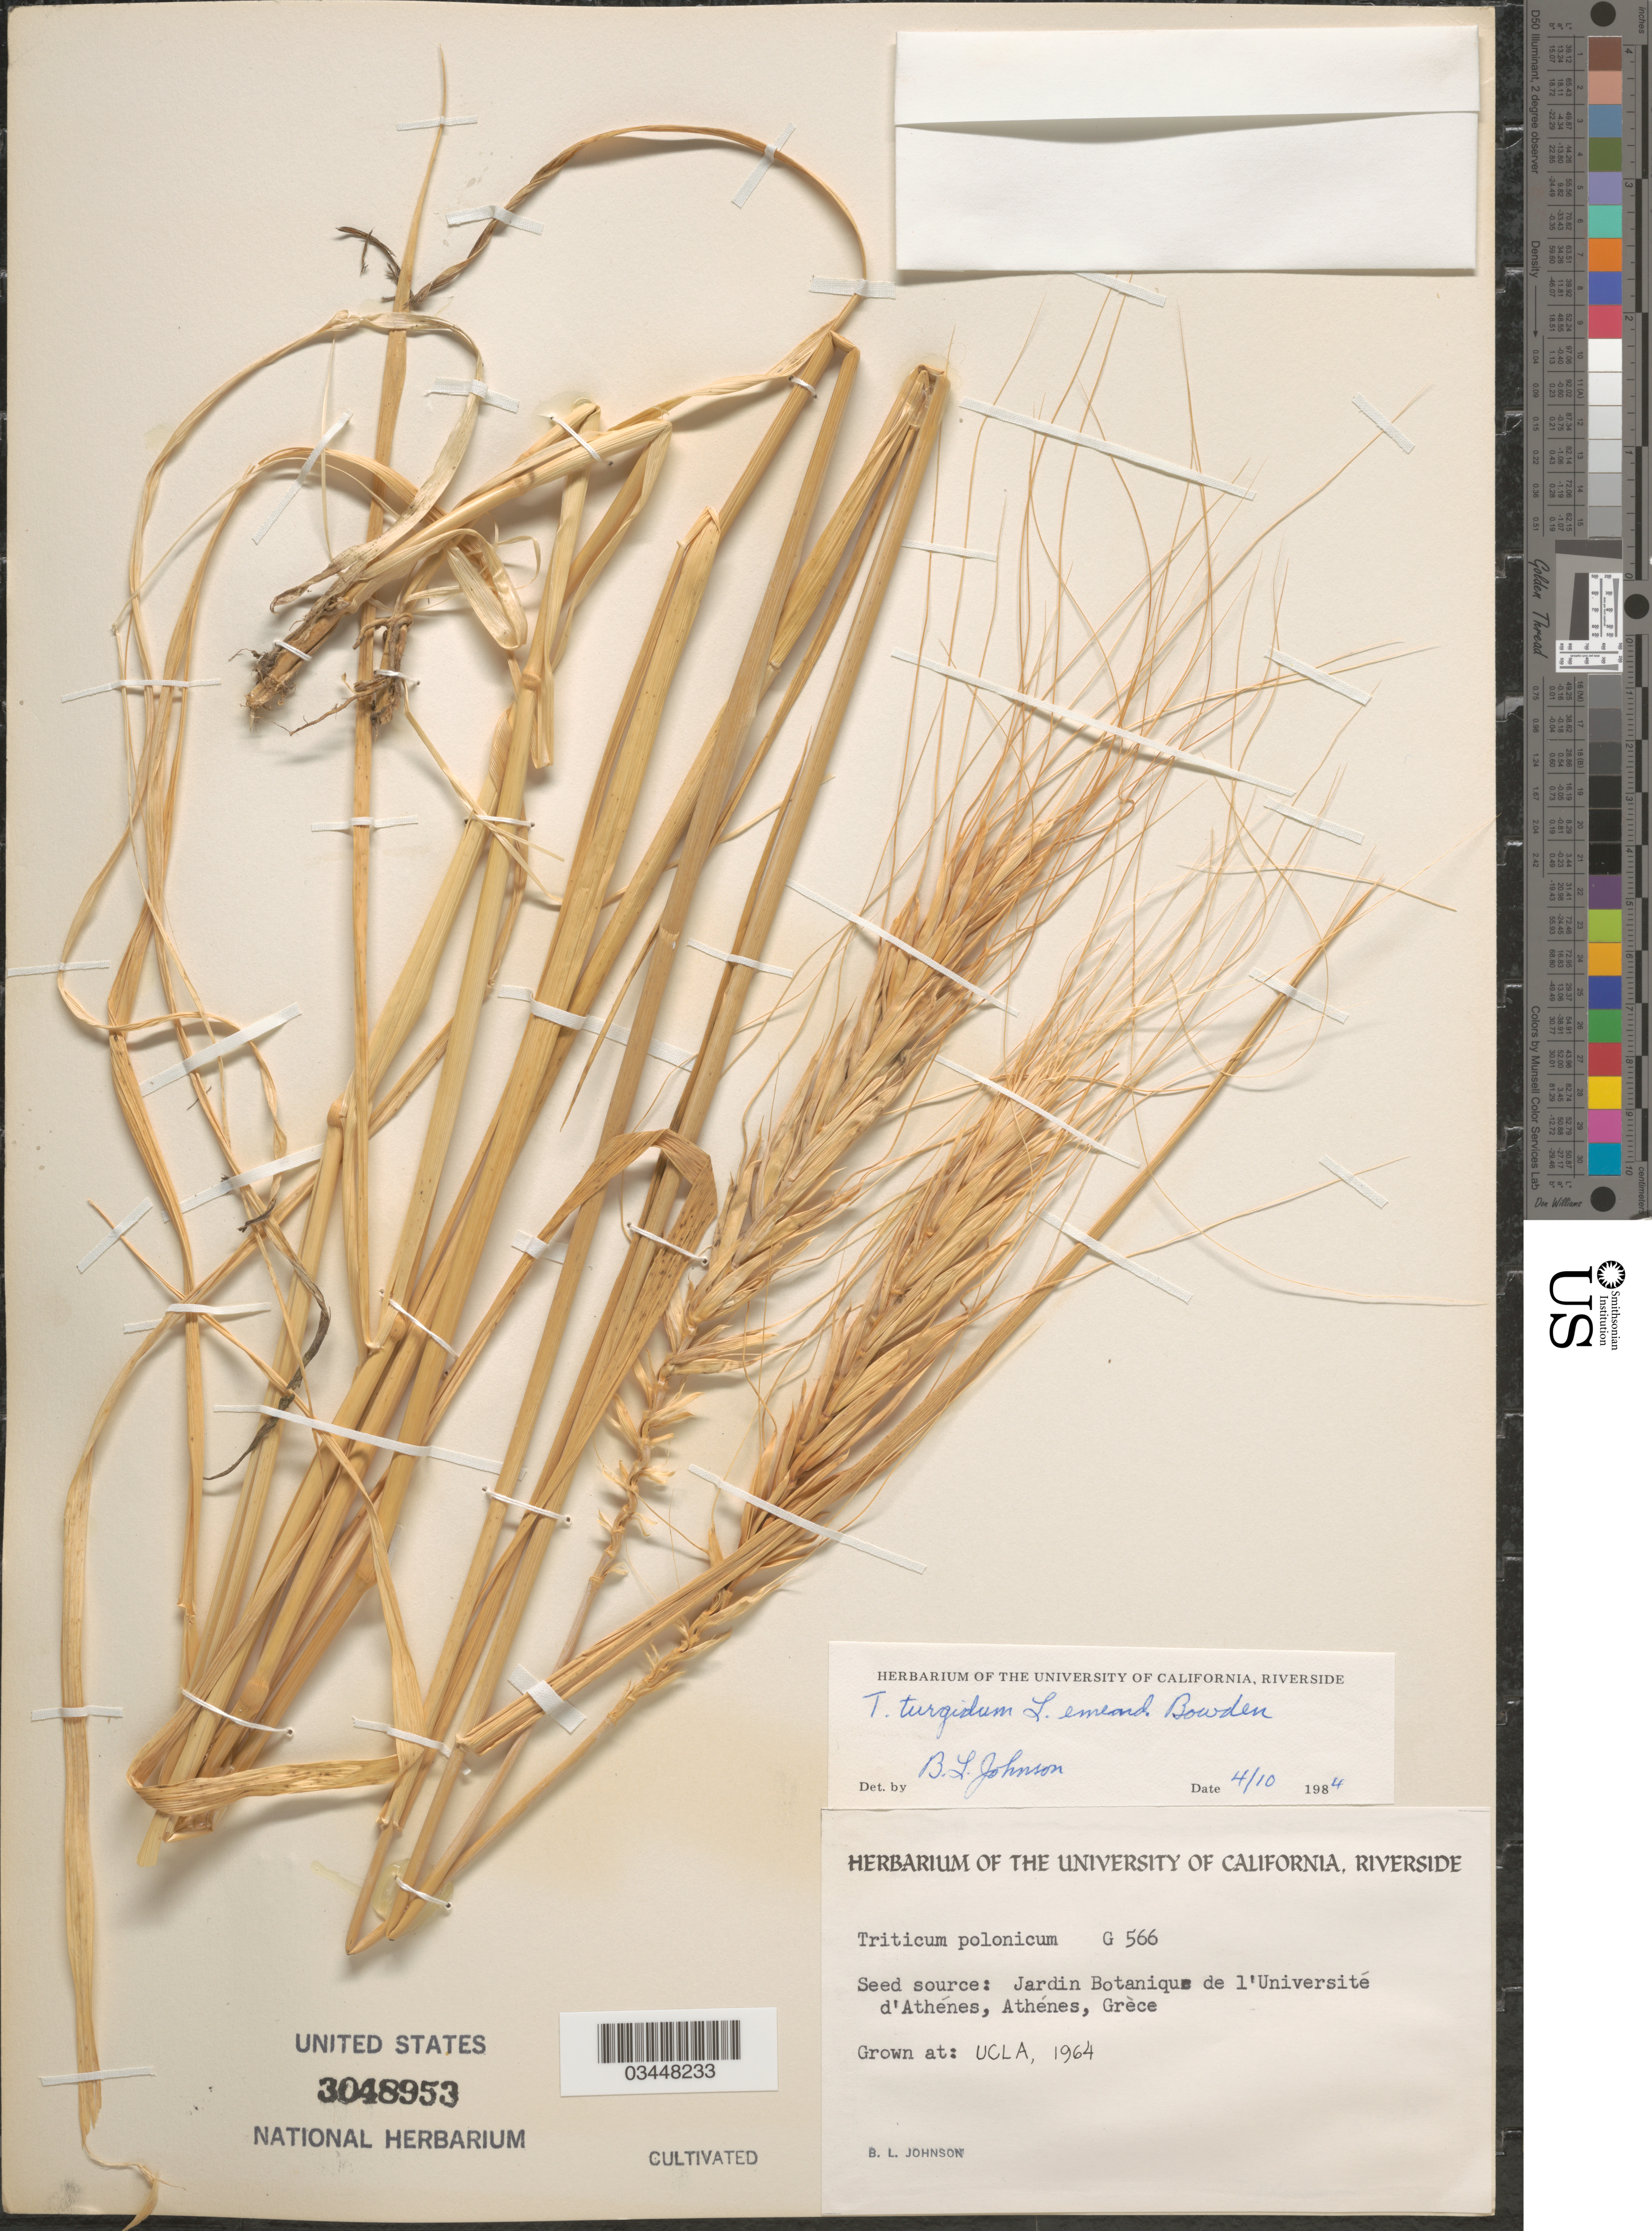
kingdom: Plantae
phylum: Tracheophyta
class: Liliopsida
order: Poales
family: Poaceae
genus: Triticum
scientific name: Triticum polonicum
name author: L.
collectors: B. Johnson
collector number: G566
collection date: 1964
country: United States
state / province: California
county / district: Los Angeles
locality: UCLA.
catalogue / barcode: US 3048953